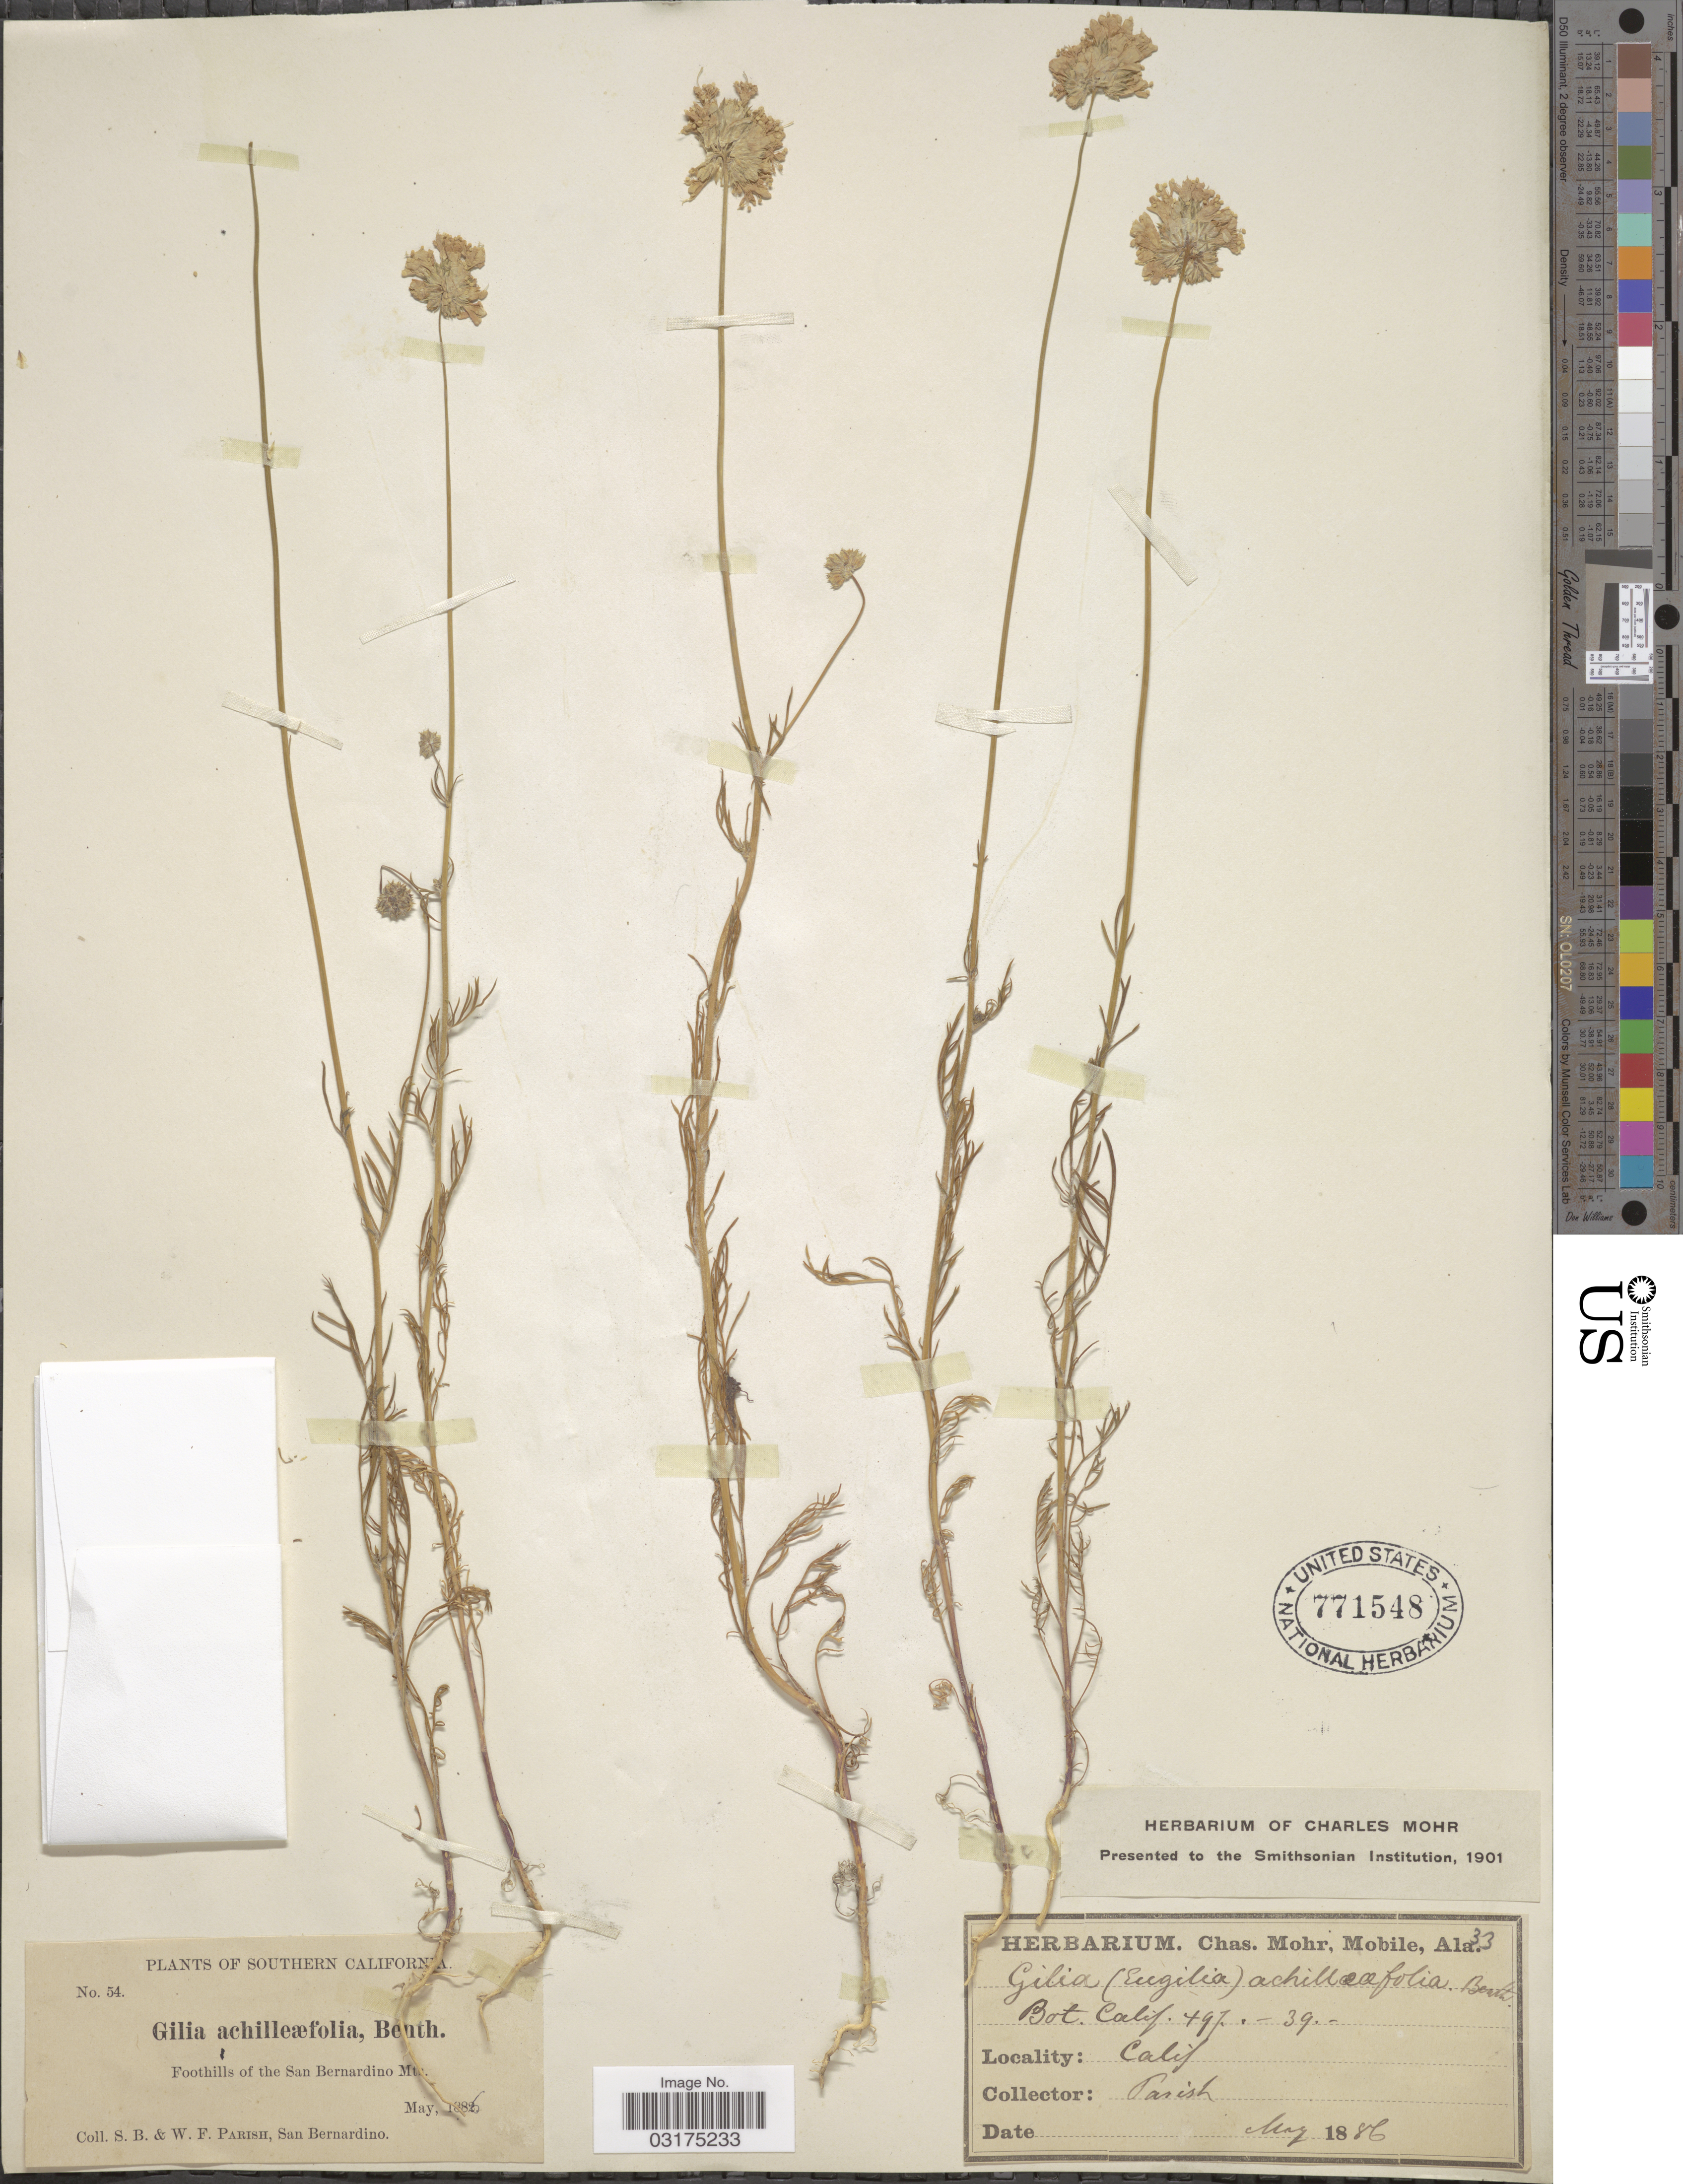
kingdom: Plantae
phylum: Tracheophyta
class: Magnoliopsida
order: Ericales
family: Polemoniaceae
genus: Gilia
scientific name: Gilia capitata subsp. abrotanifolia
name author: (Nutt. ex Greene) V.E. Grant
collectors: S. B. Parish & W. F. Parish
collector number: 54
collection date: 1886-05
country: United States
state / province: California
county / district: San Bernardino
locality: Southern California, Foothills of the San Bernardino Mts.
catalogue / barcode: US 771548